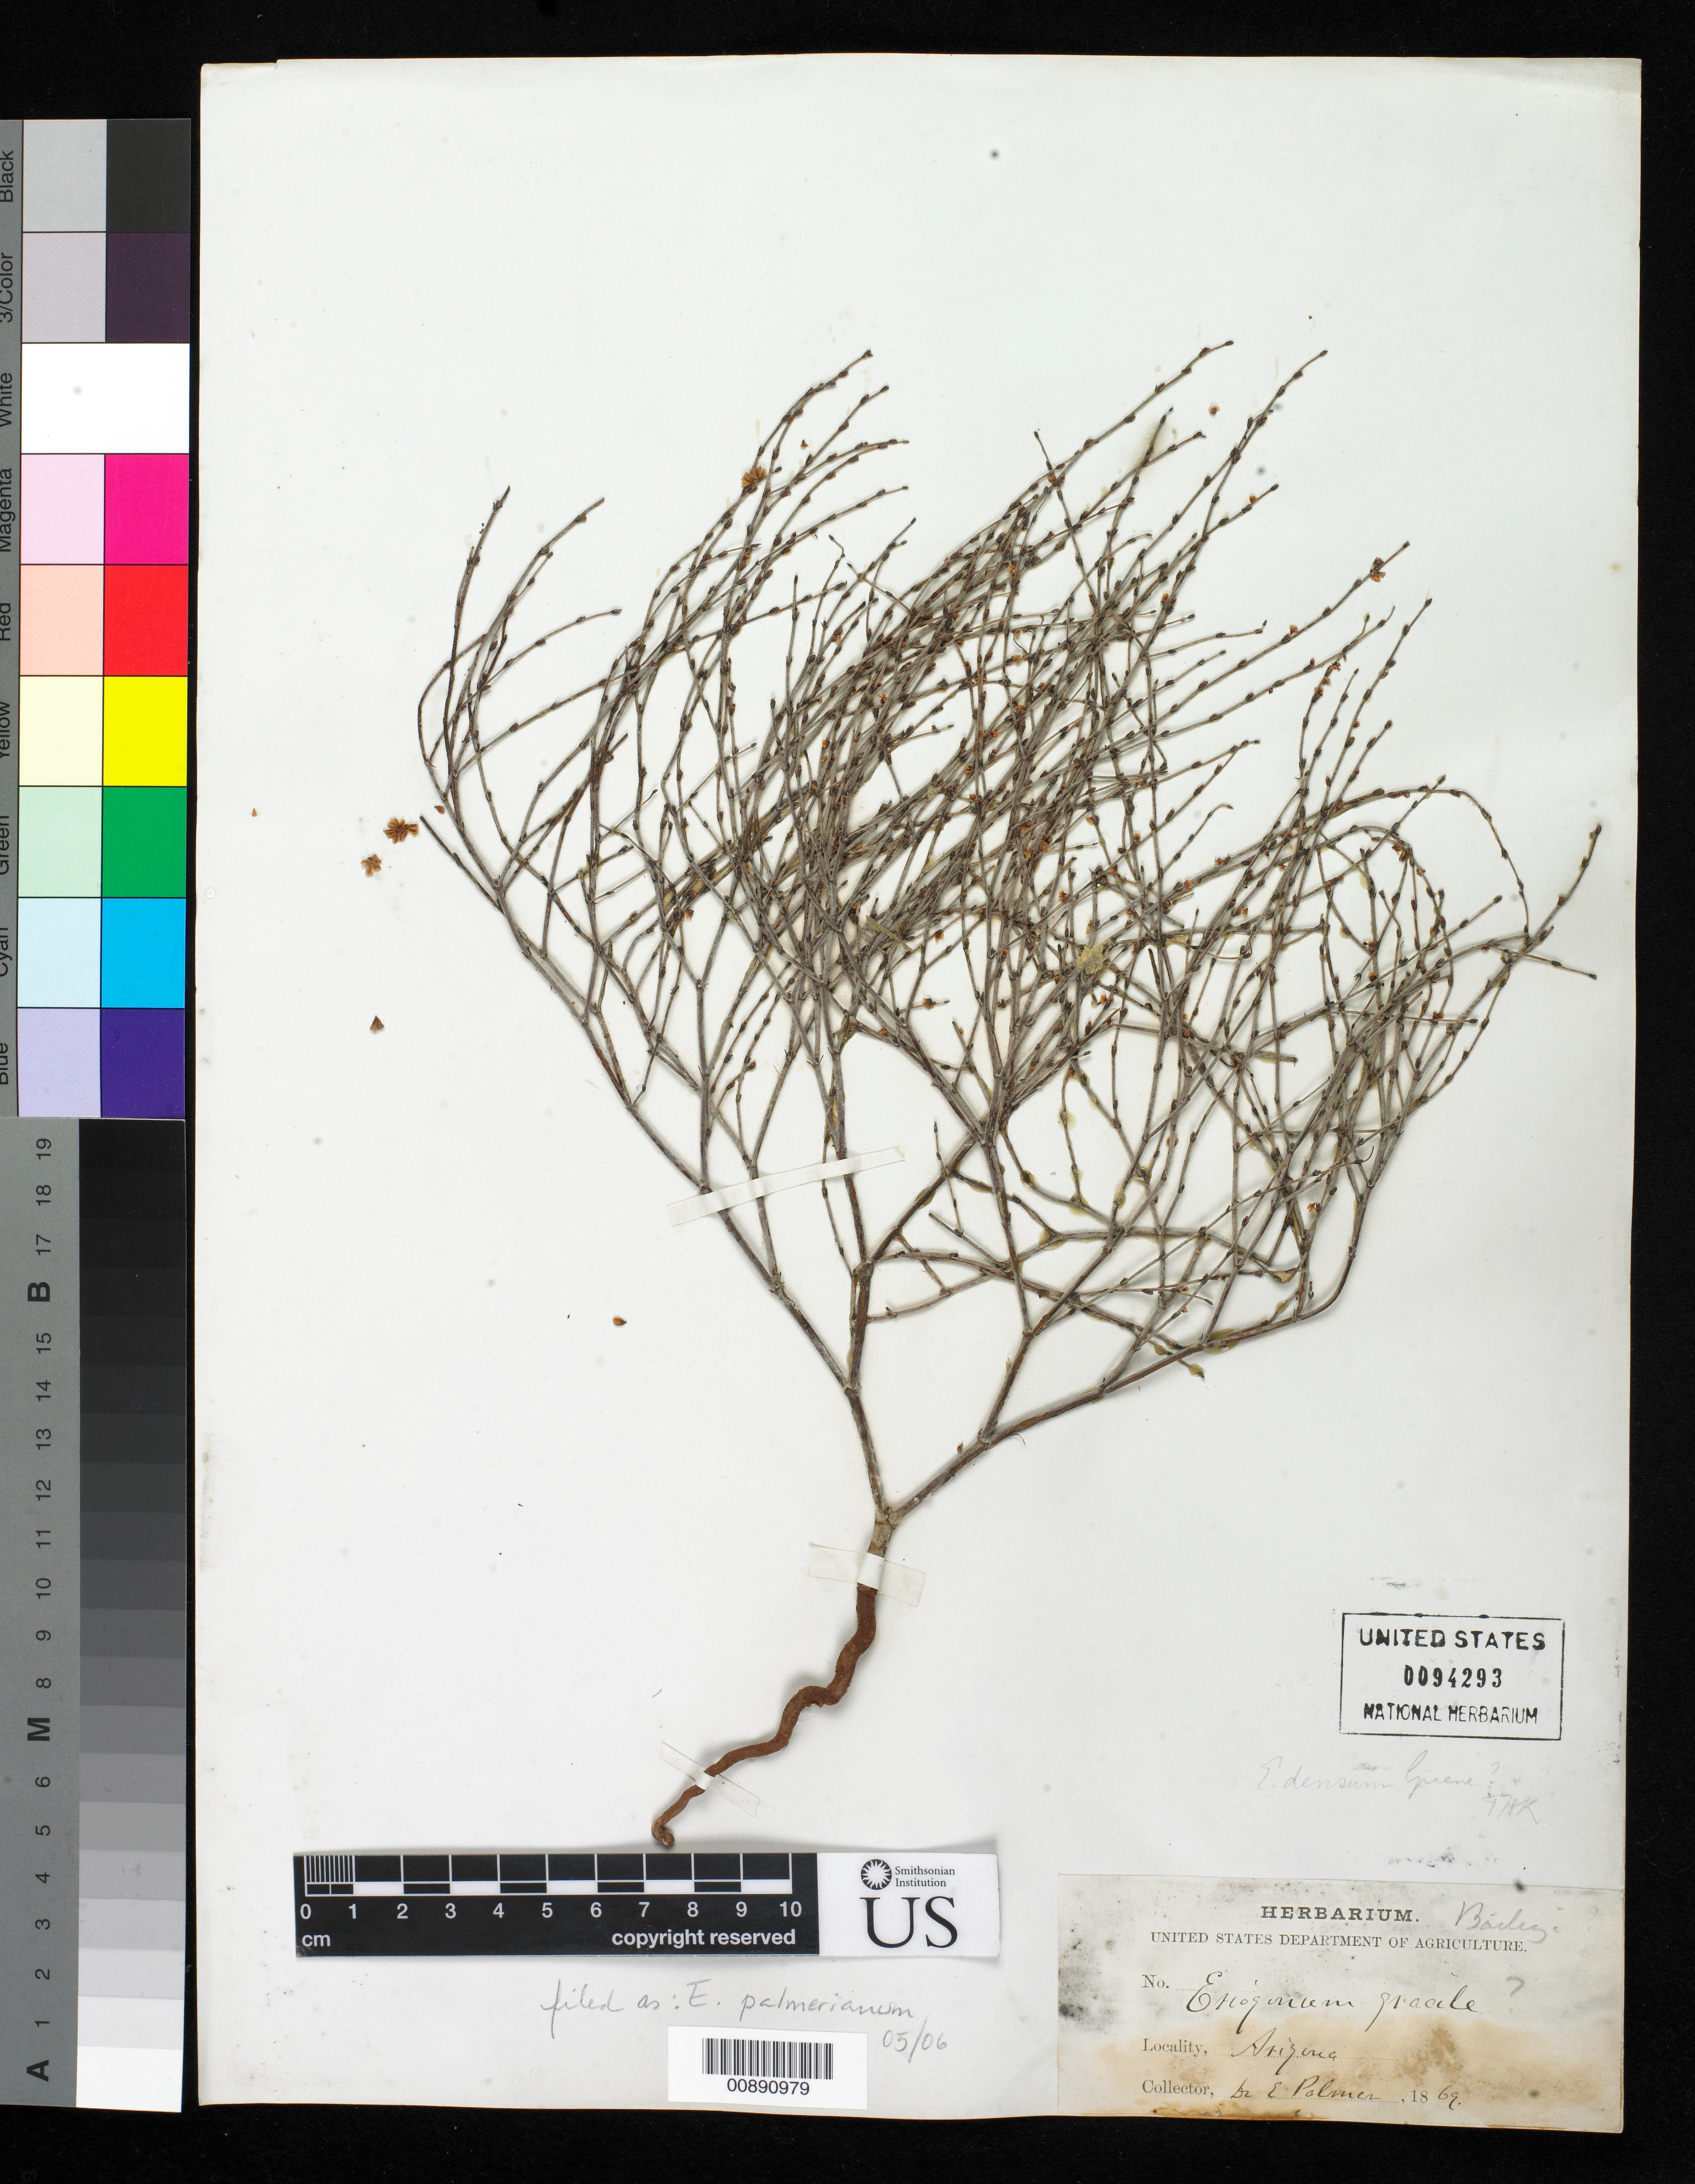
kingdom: Plantae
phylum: Tracheophyta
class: Magnoliopsida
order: Caryophyllales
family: Polygonaceae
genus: Eriogonum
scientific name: Eriogonum palmerianum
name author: Reveal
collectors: E. Palmer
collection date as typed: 1869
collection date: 1869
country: United States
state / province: Arizona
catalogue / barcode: US 94293